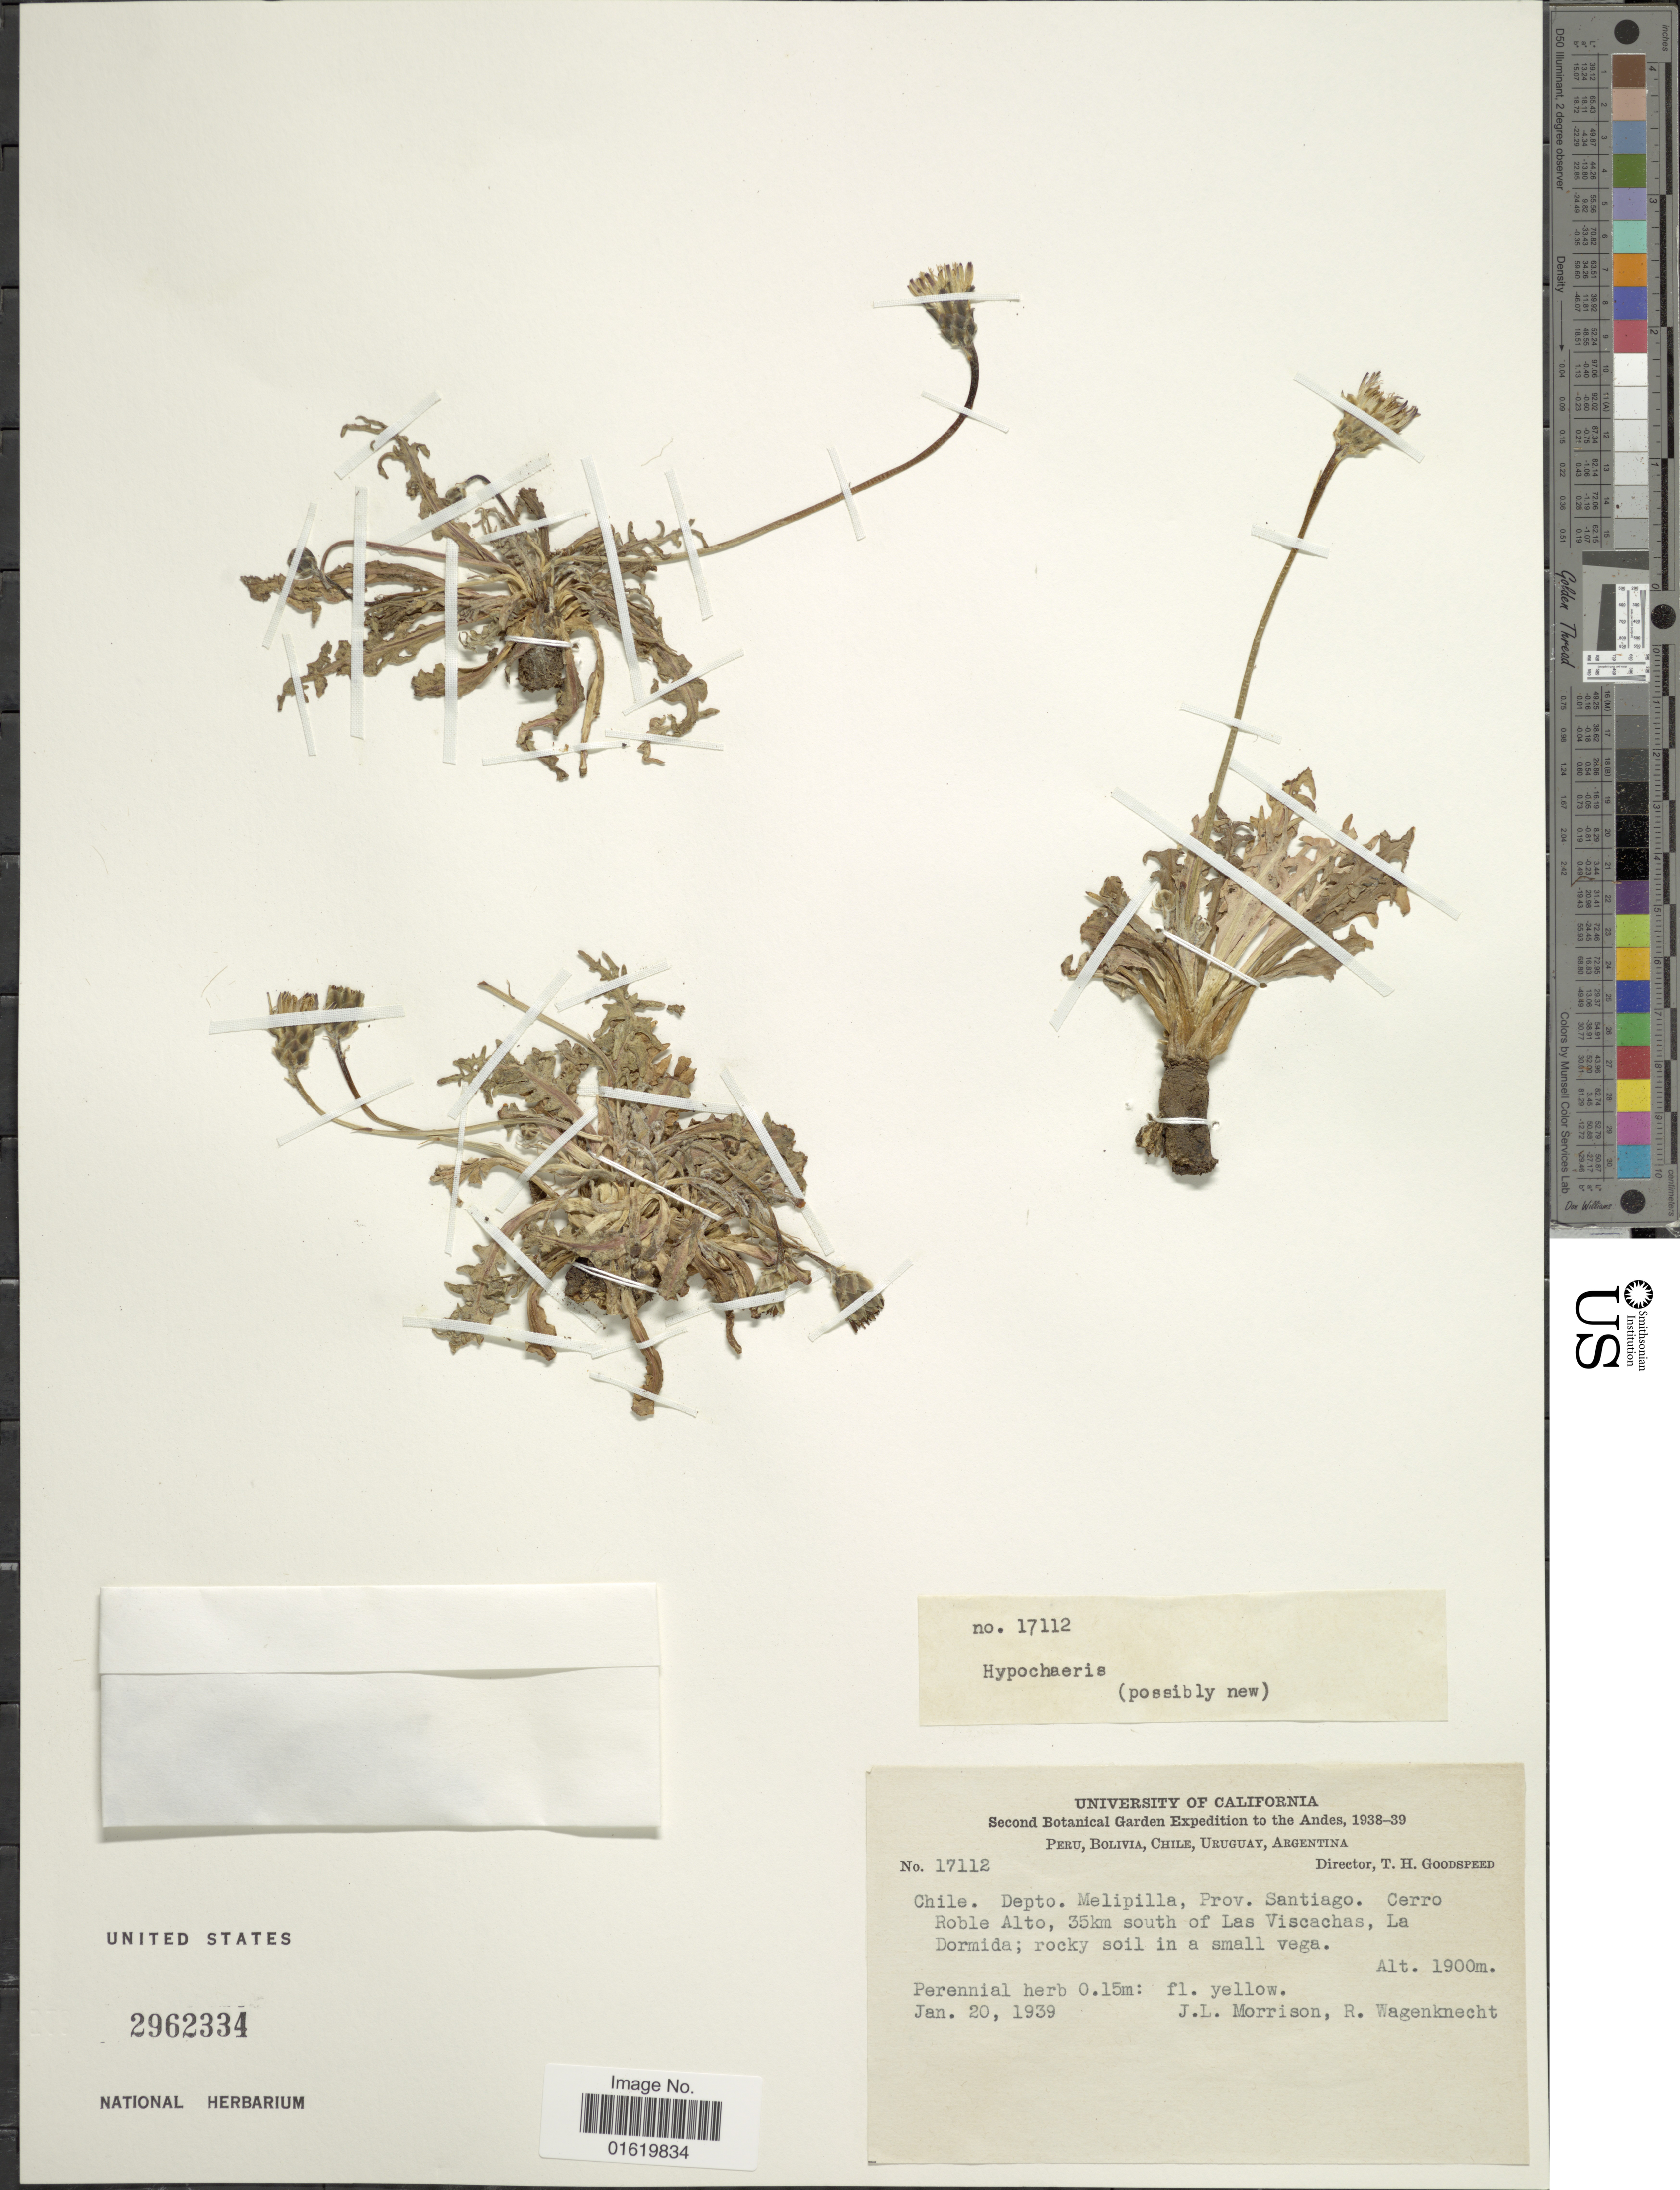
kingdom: Plantae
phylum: Tracheophyta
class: Magnoliopsida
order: Asterales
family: Asteraceae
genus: Perezia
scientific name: Perezia sp.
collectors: J. L. Morrison & R. Wagenknecht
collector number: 17112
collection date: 1939-01-20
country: Chile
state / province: Región Metropolitana (RM)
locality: Chile. Depto. Melipilla, Prov. Santiago. Cerro Roble Alto, 35km south of Las Viscachas, La Dormida.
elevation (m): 1900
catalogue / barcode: US 2962334